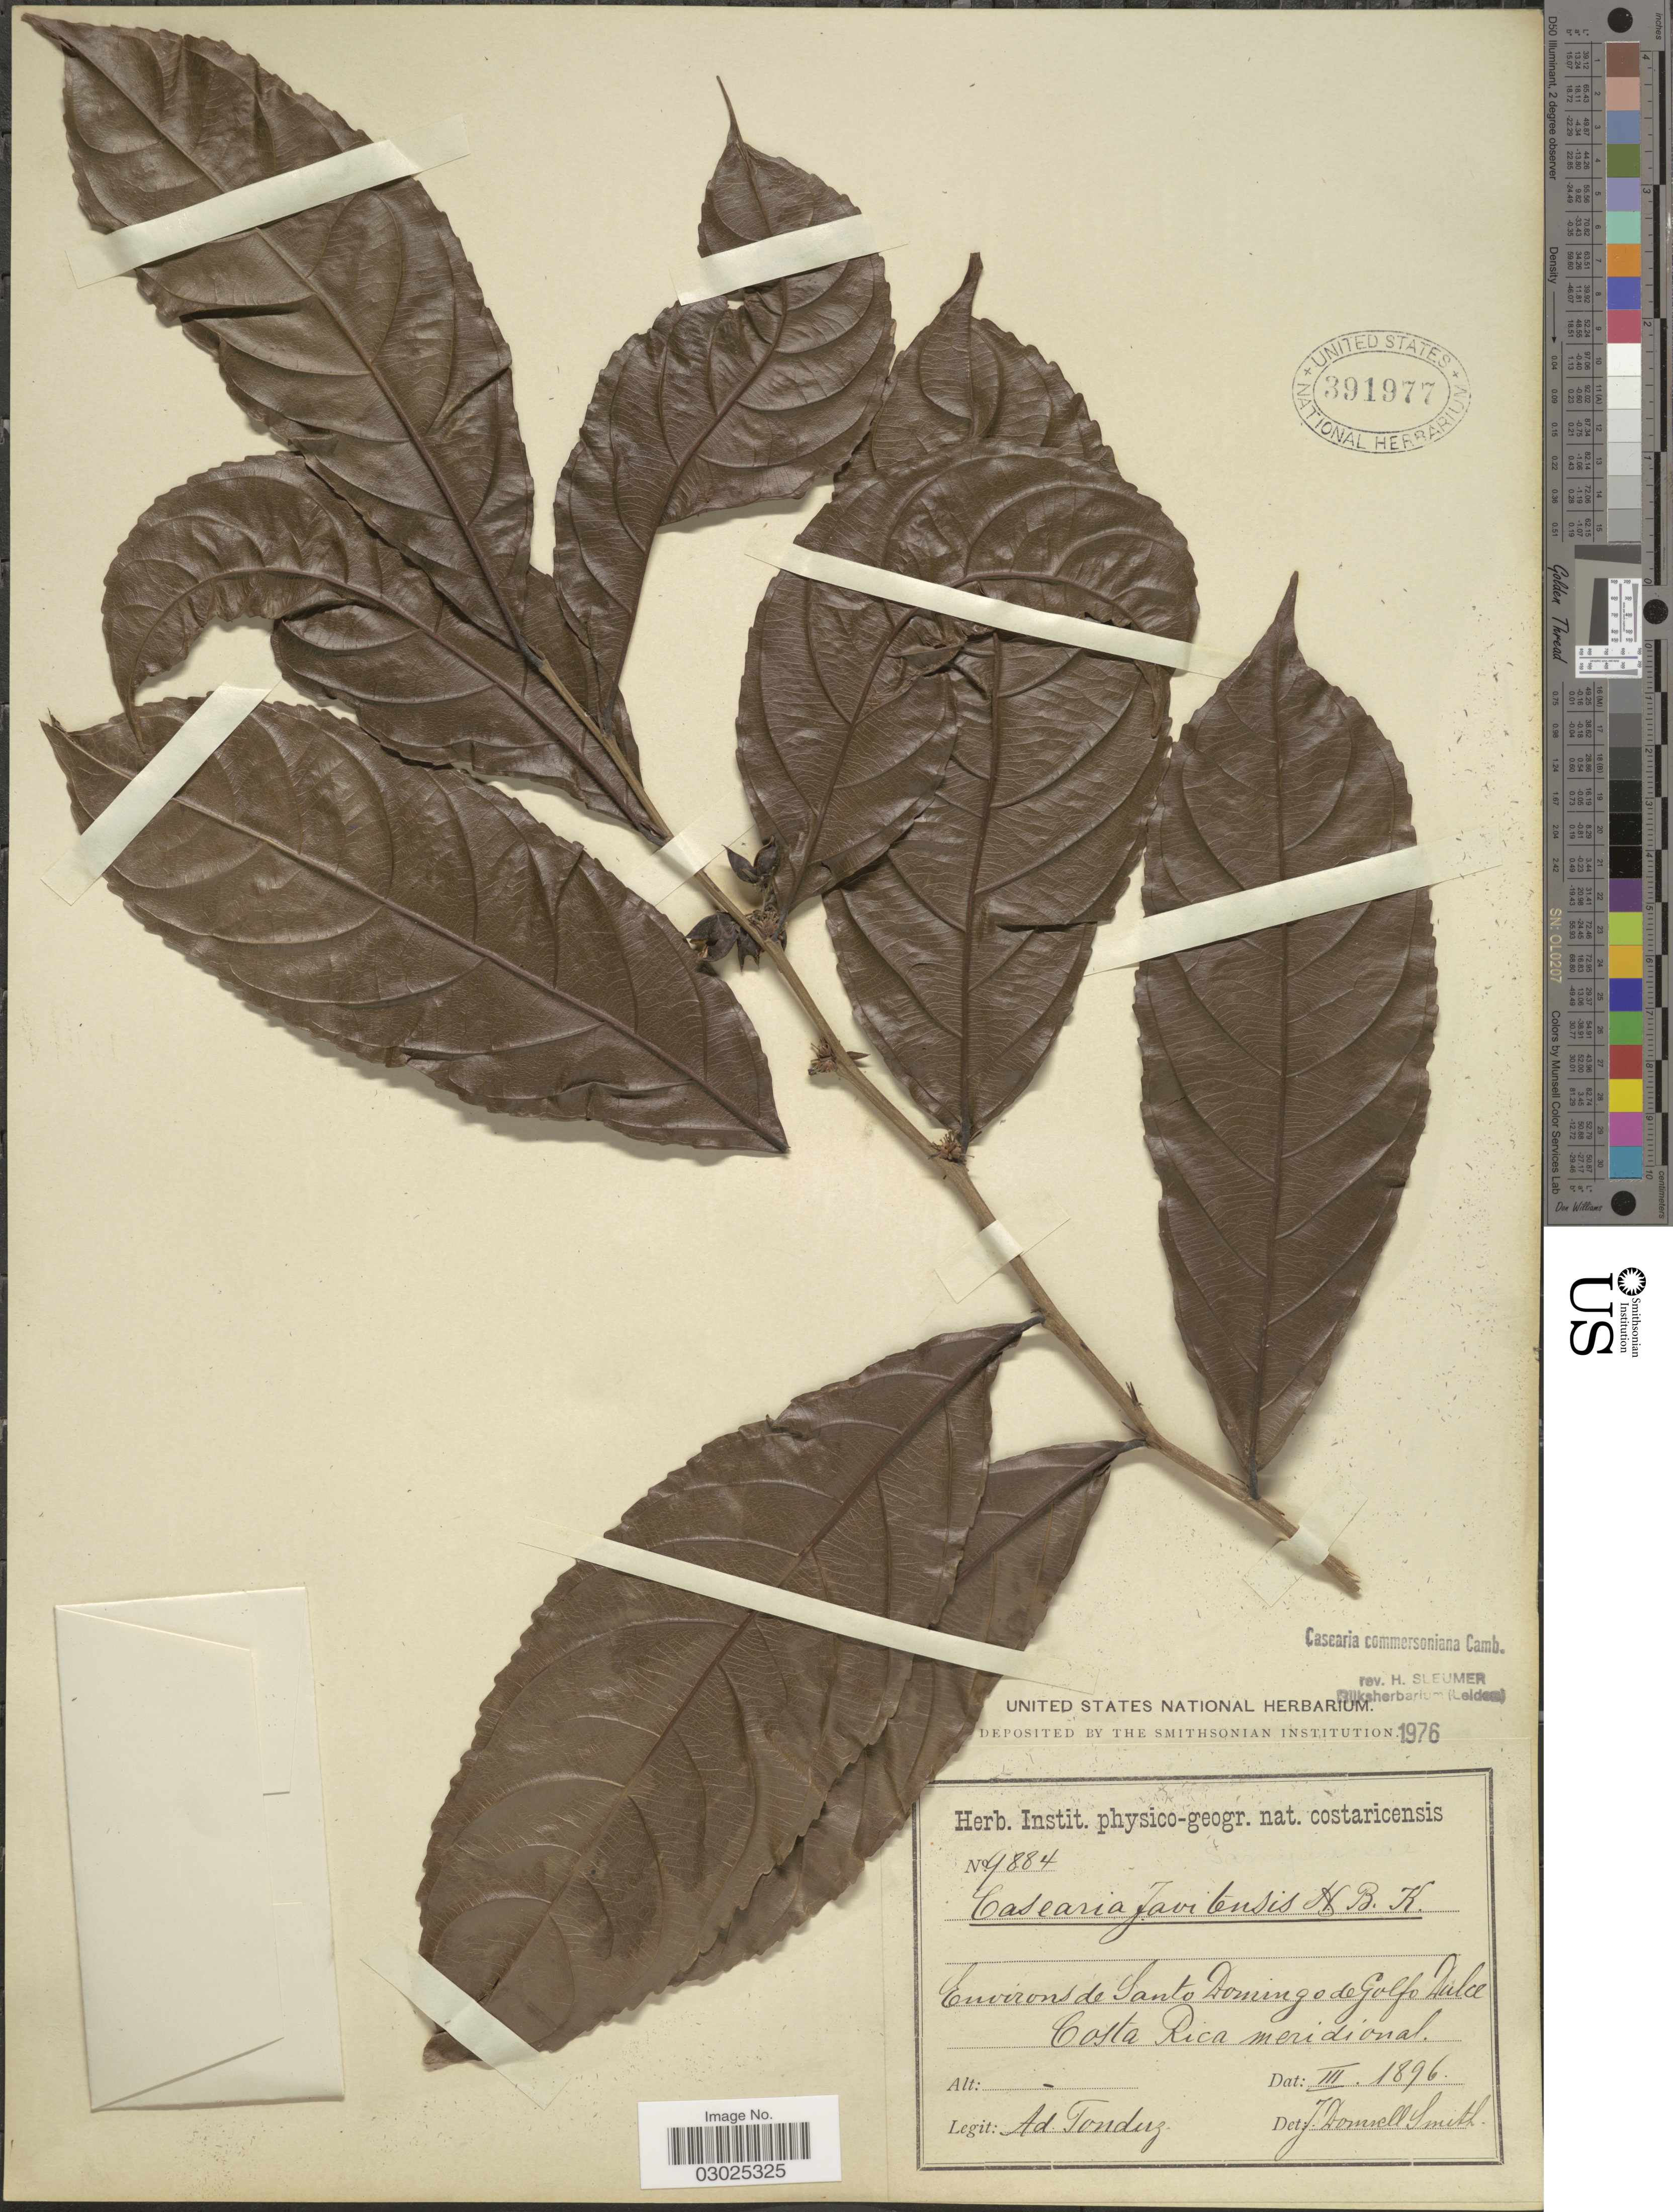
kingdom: Plantae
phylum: Tracheophyta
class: Magnoliopsida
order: Malpighiales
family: Salicaceae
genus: Piparea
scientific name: Piparea dentata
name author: Aubl.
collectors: A. Tonduz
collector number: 9884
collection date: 1896-03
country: Costa Rica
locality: Environs de Santo Domingo de Golfo Dulce. Costa Rica meridional.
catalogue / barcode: US 391977